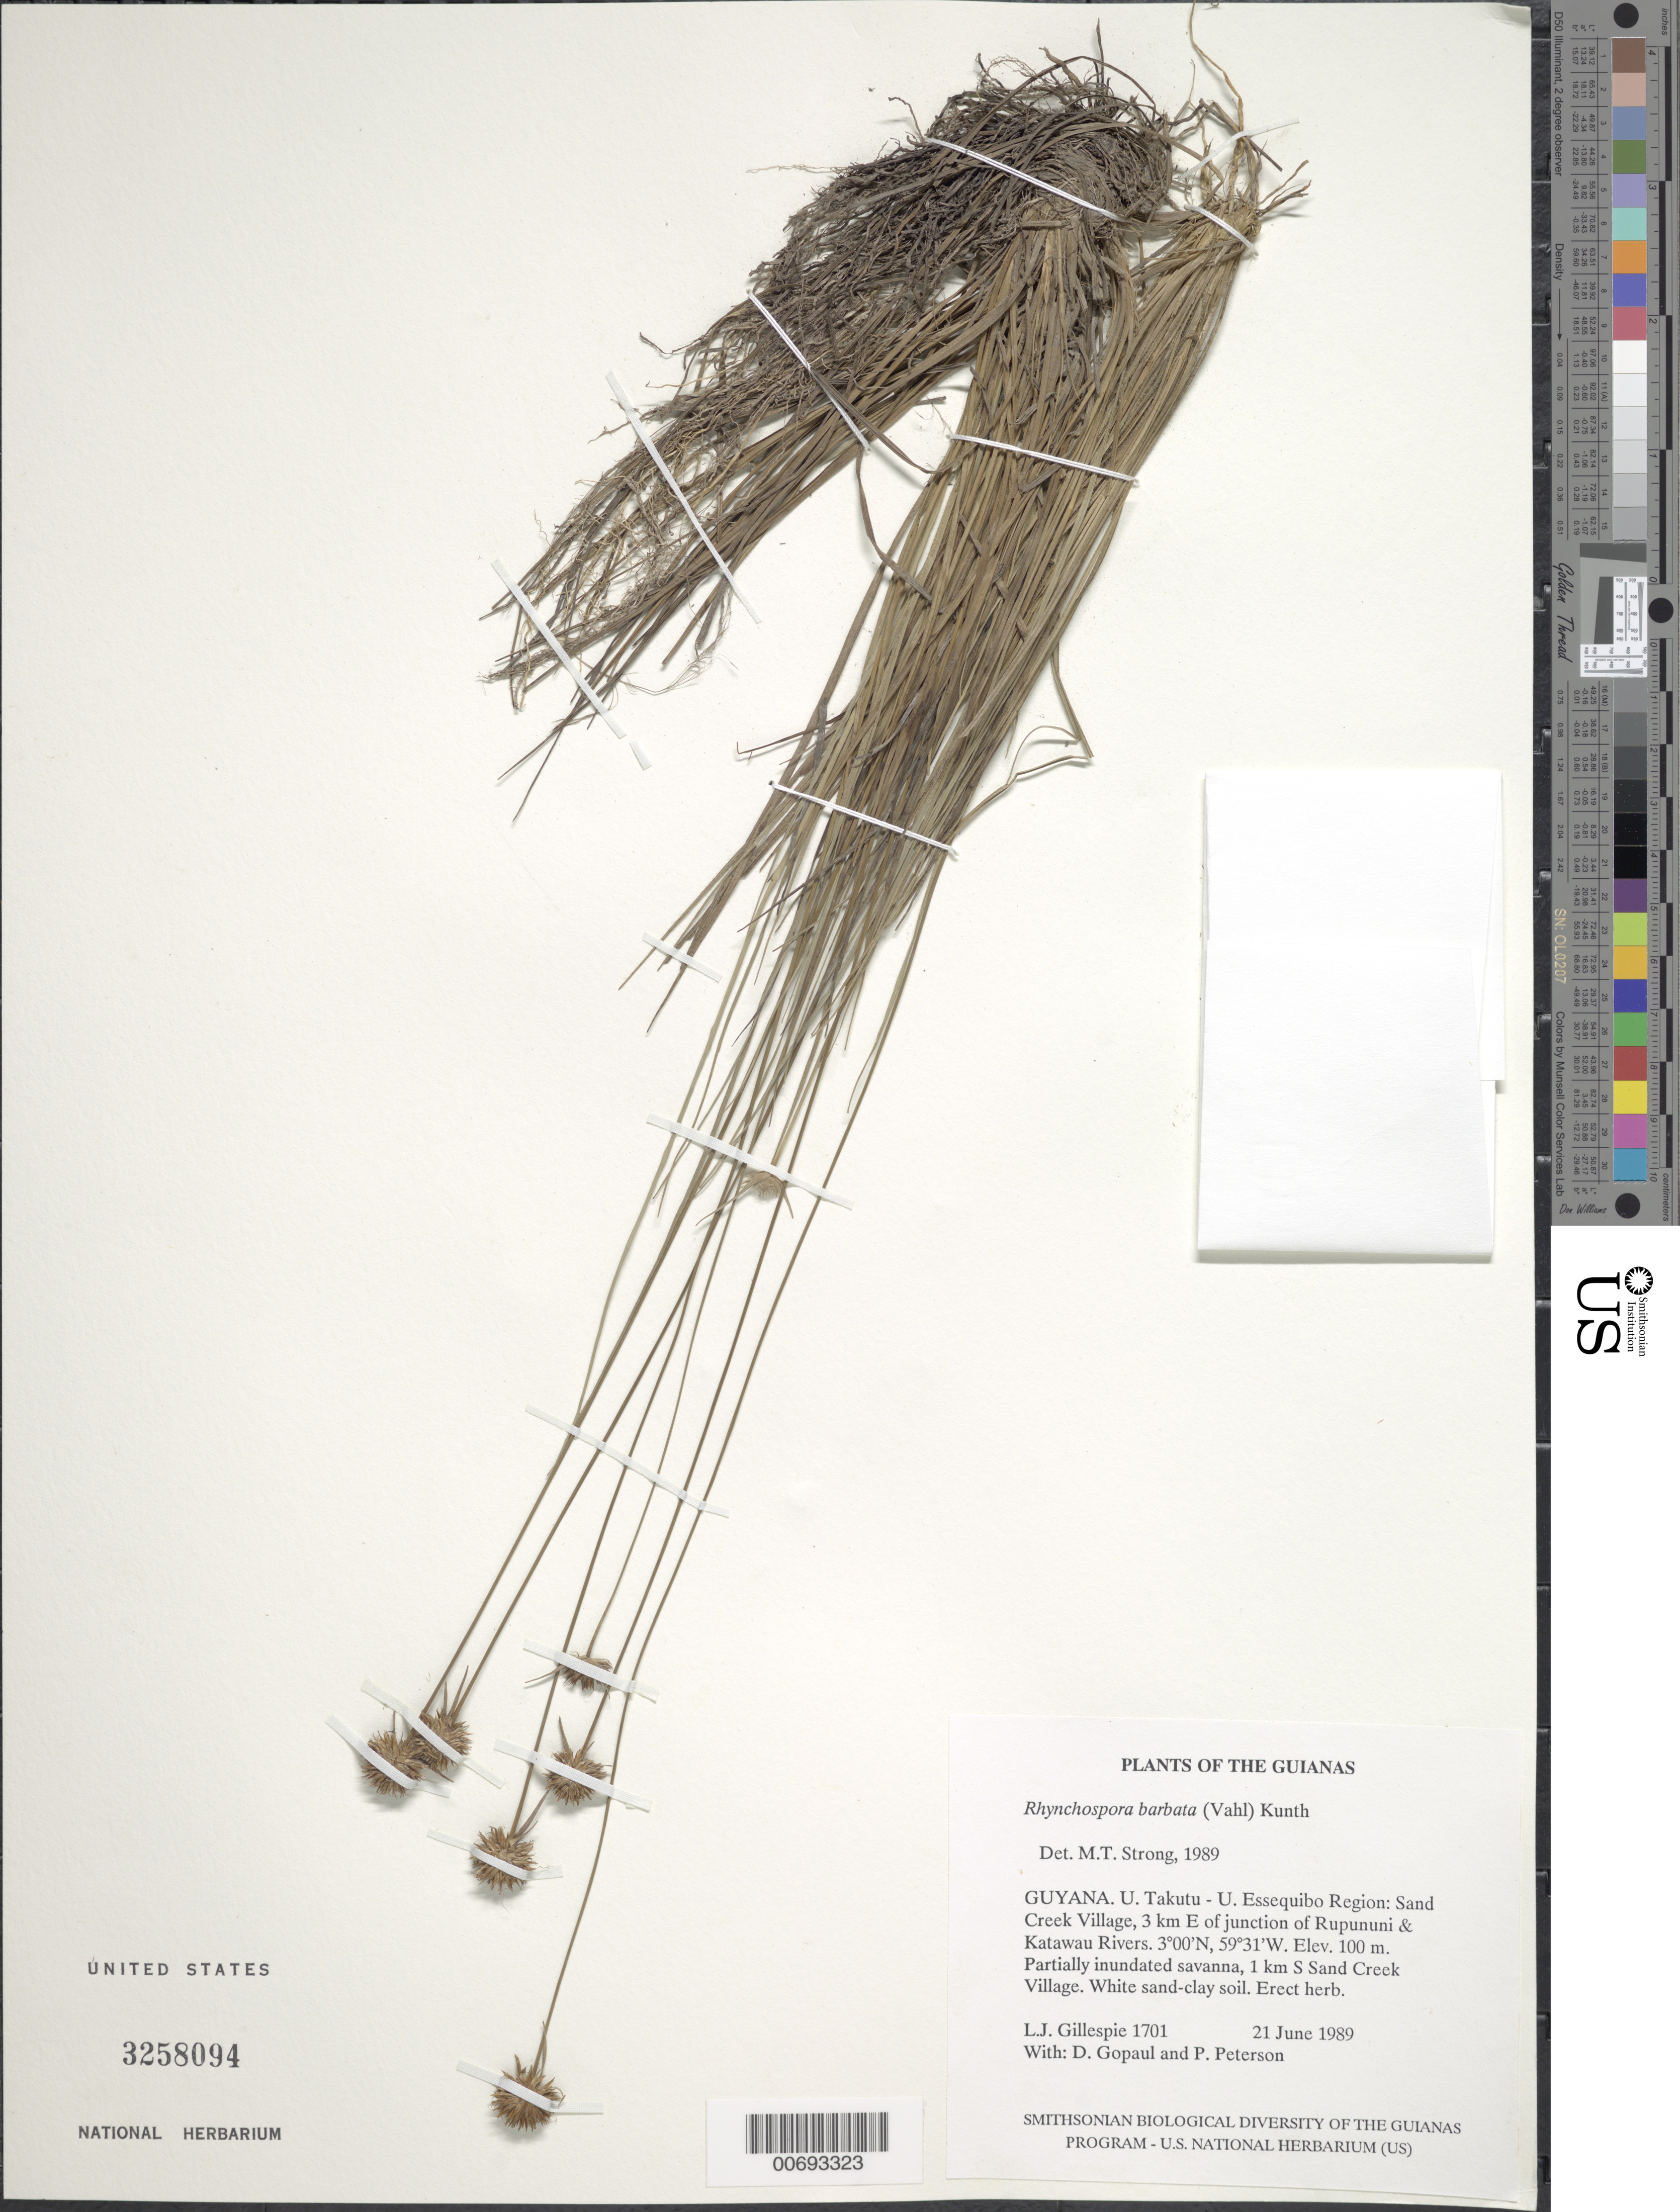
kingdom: Plantae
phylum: Tracheophyta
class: Liliopsida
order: Poales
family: Cyperaceae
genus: Rhynchospora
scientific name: Rhynchospora barbata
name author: (Vahl) Kunth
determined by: Alves, K.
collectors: L. J. Gillespie, D. Gopaul & P. M. Peterson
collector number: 1701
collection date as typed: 21 June 1989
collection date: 1989-06-21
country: Guyana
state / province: U. Takutu-U. Essequibo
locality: Sand Creek Village, 3 km E of junction of Rupununi & Katawau Rivers. 1 km S of village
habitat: Partially inundated savanna. White sand-clay soil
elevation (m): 100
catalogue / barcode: US 3258094